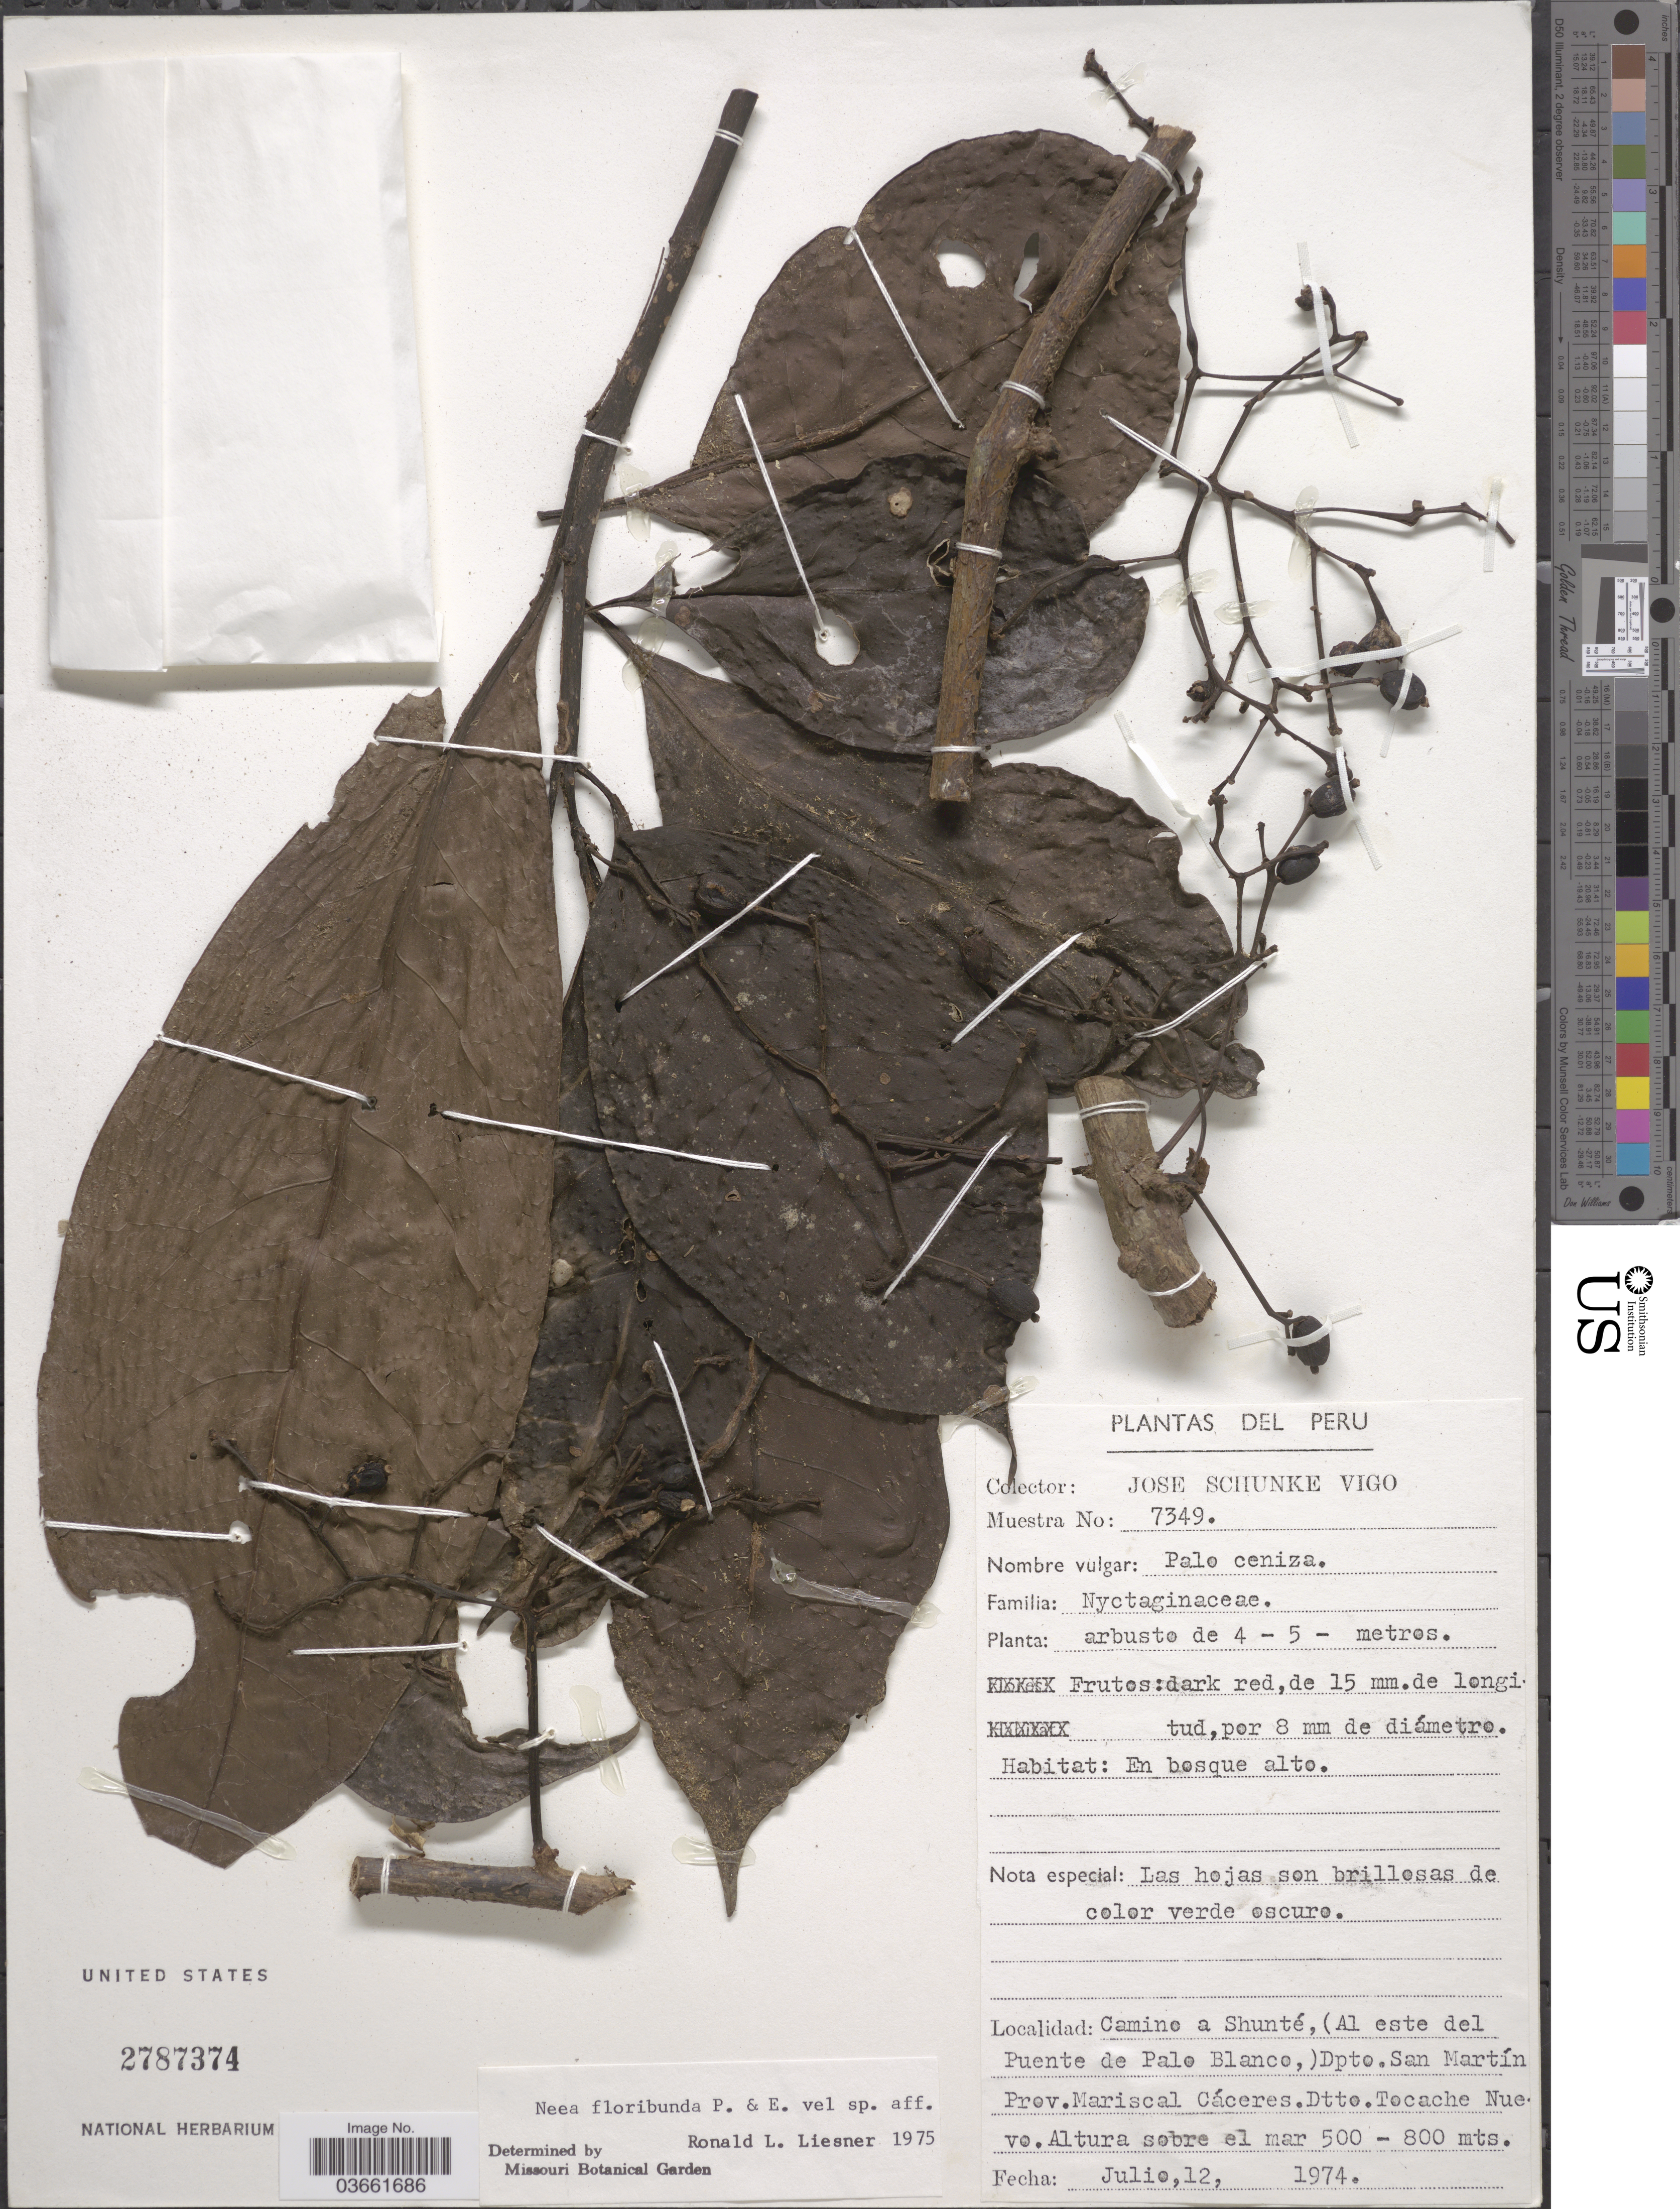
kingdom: Plantae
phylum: Tracheophyta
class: Magnoliopsida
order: Caryophyllales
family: Nyctaginaceae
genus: Neea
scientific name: Neea floribunda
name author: Poepp. & Endl.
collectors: J. Schunke Vigo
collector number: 7349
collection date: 1974-07-12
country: Peru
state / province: San Martín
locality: Camino a Shunté, (Al este del Puente de Palo Blanco,) Dpto. San Martín, Prov. Mariscal Cáceres. Dtto. Tocache Nuevo.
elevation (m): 500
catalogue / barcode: US 2787374